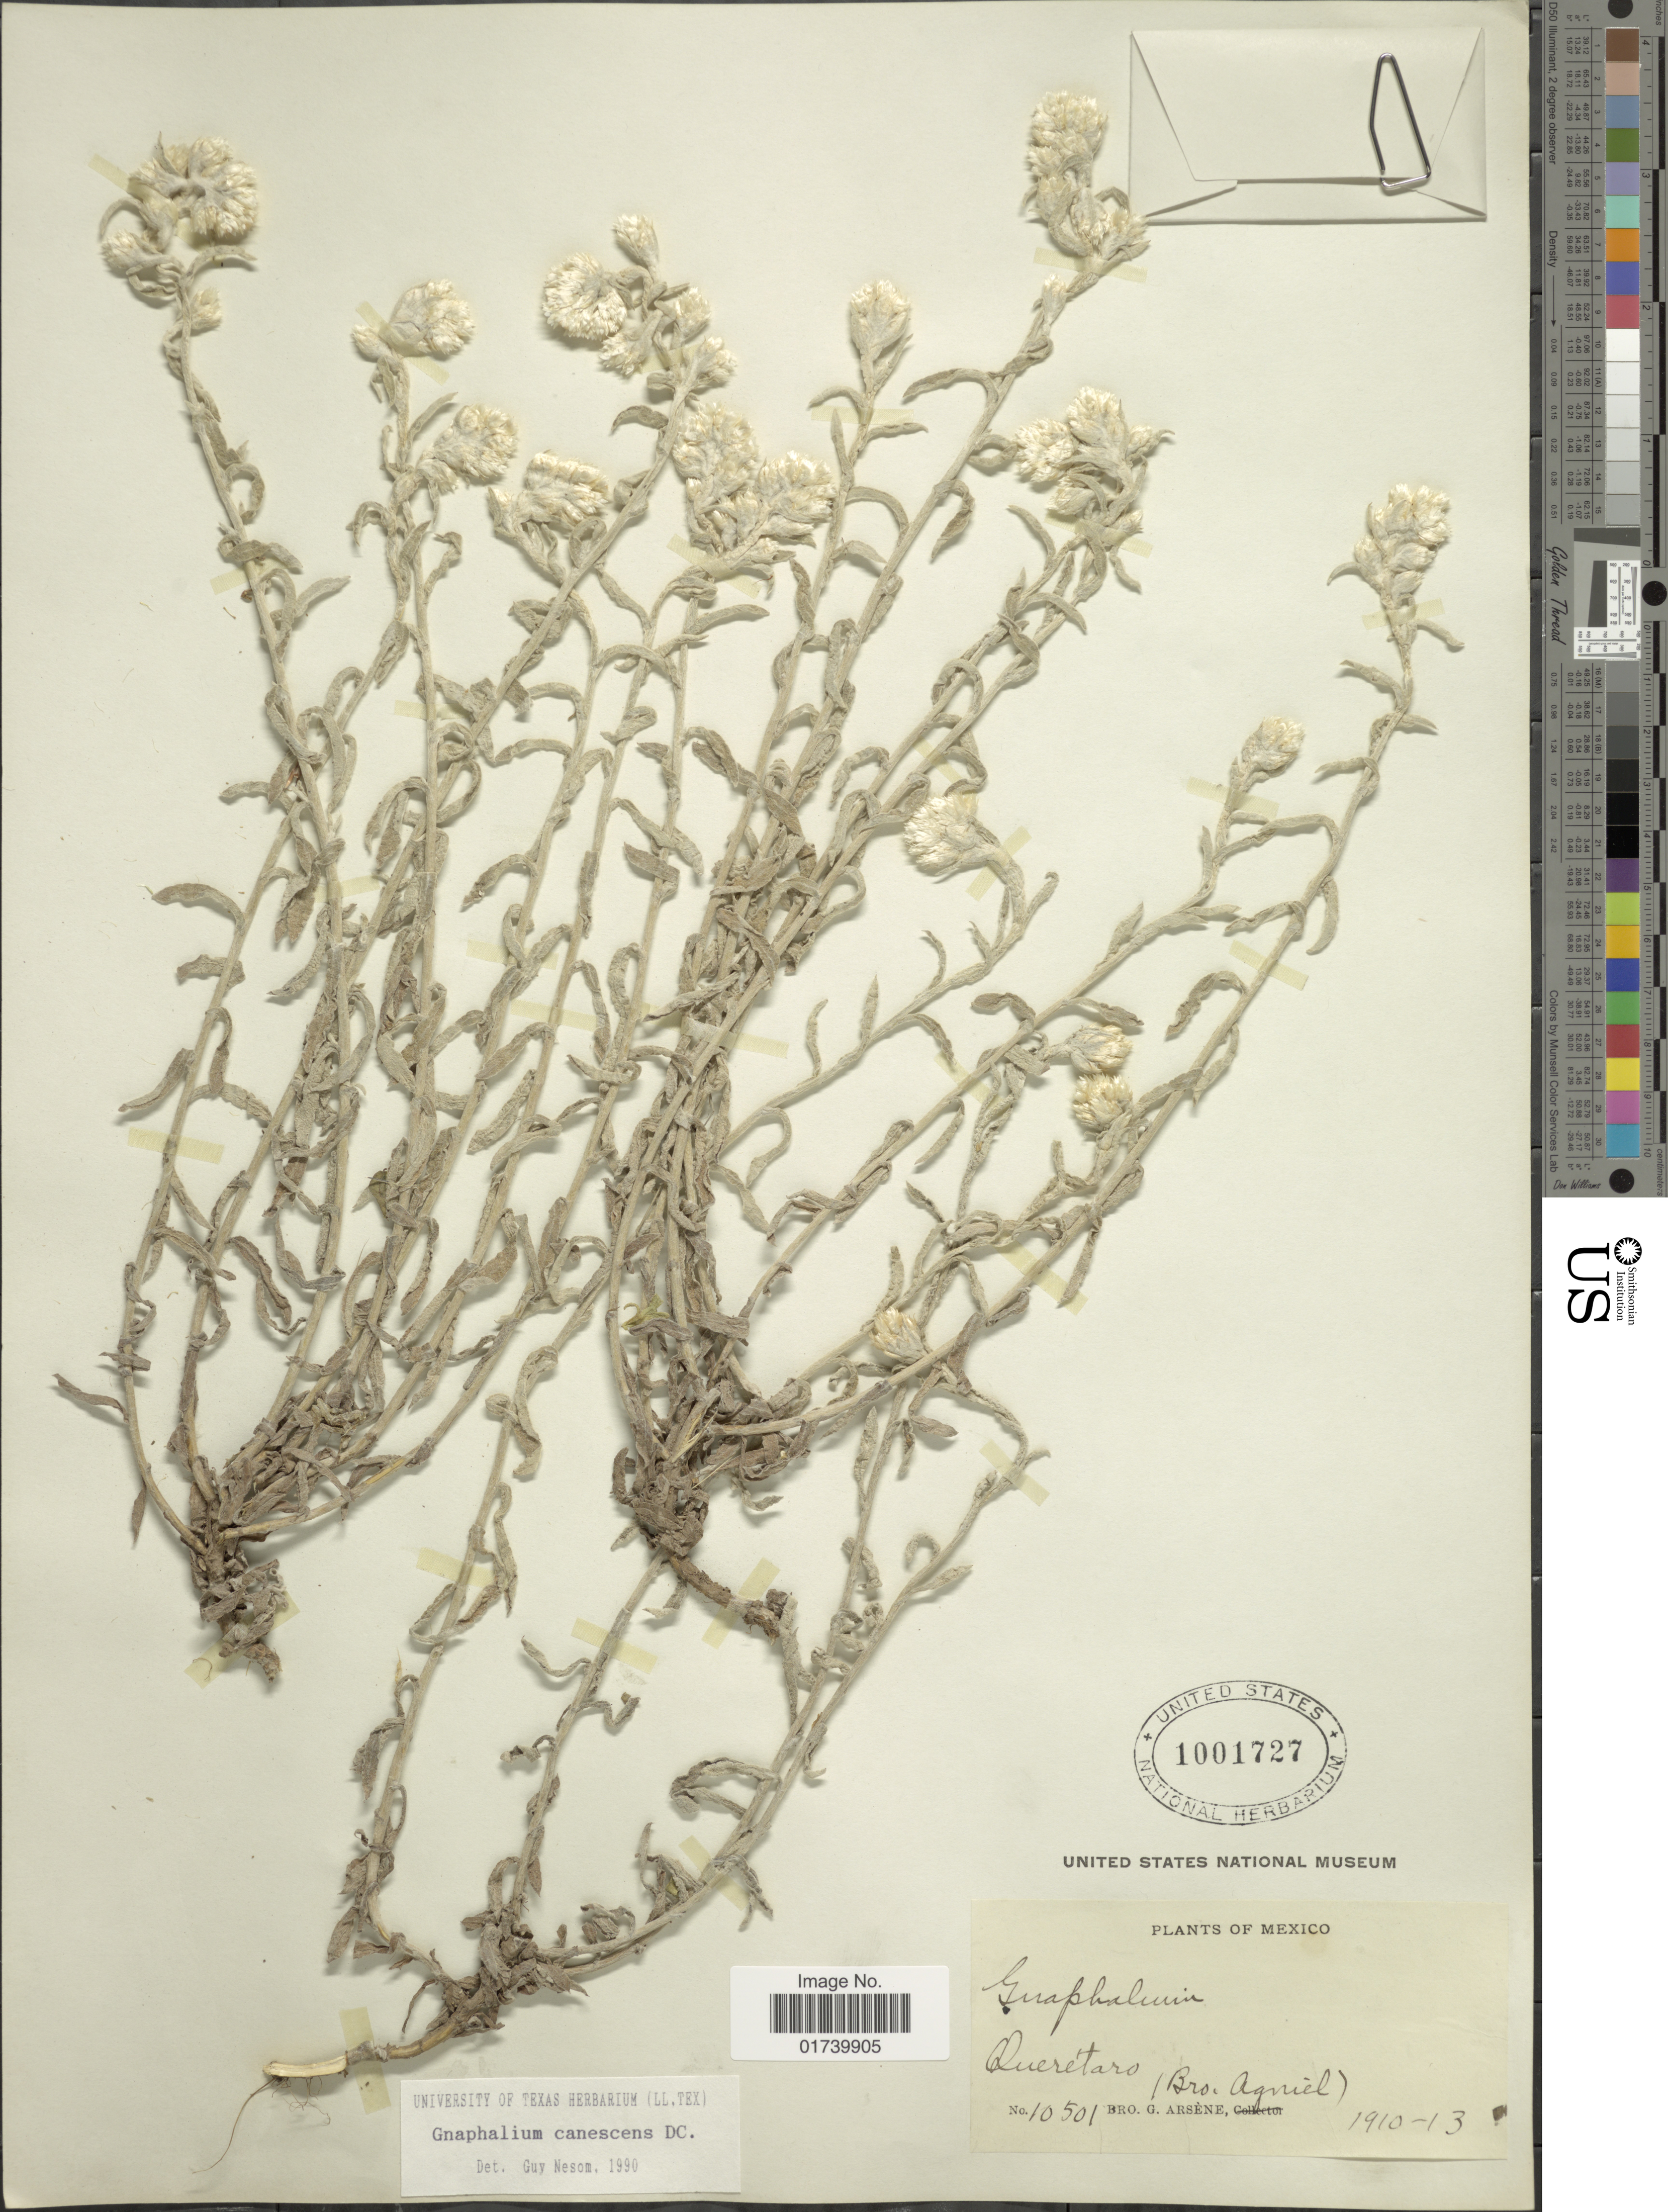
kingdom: Plantae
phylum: Tracheophyta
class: Magnoliopsida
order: Asterales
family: Asteraceae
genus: Pseudognaphalium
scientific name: Pseudognaphalium canescens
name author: (DC.) Anderb.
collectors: Bro. G. Arsène & Bro. Agniel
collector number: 10501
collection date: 1910/1913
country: Mexico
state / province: Querétaro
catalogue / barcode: US 1001727